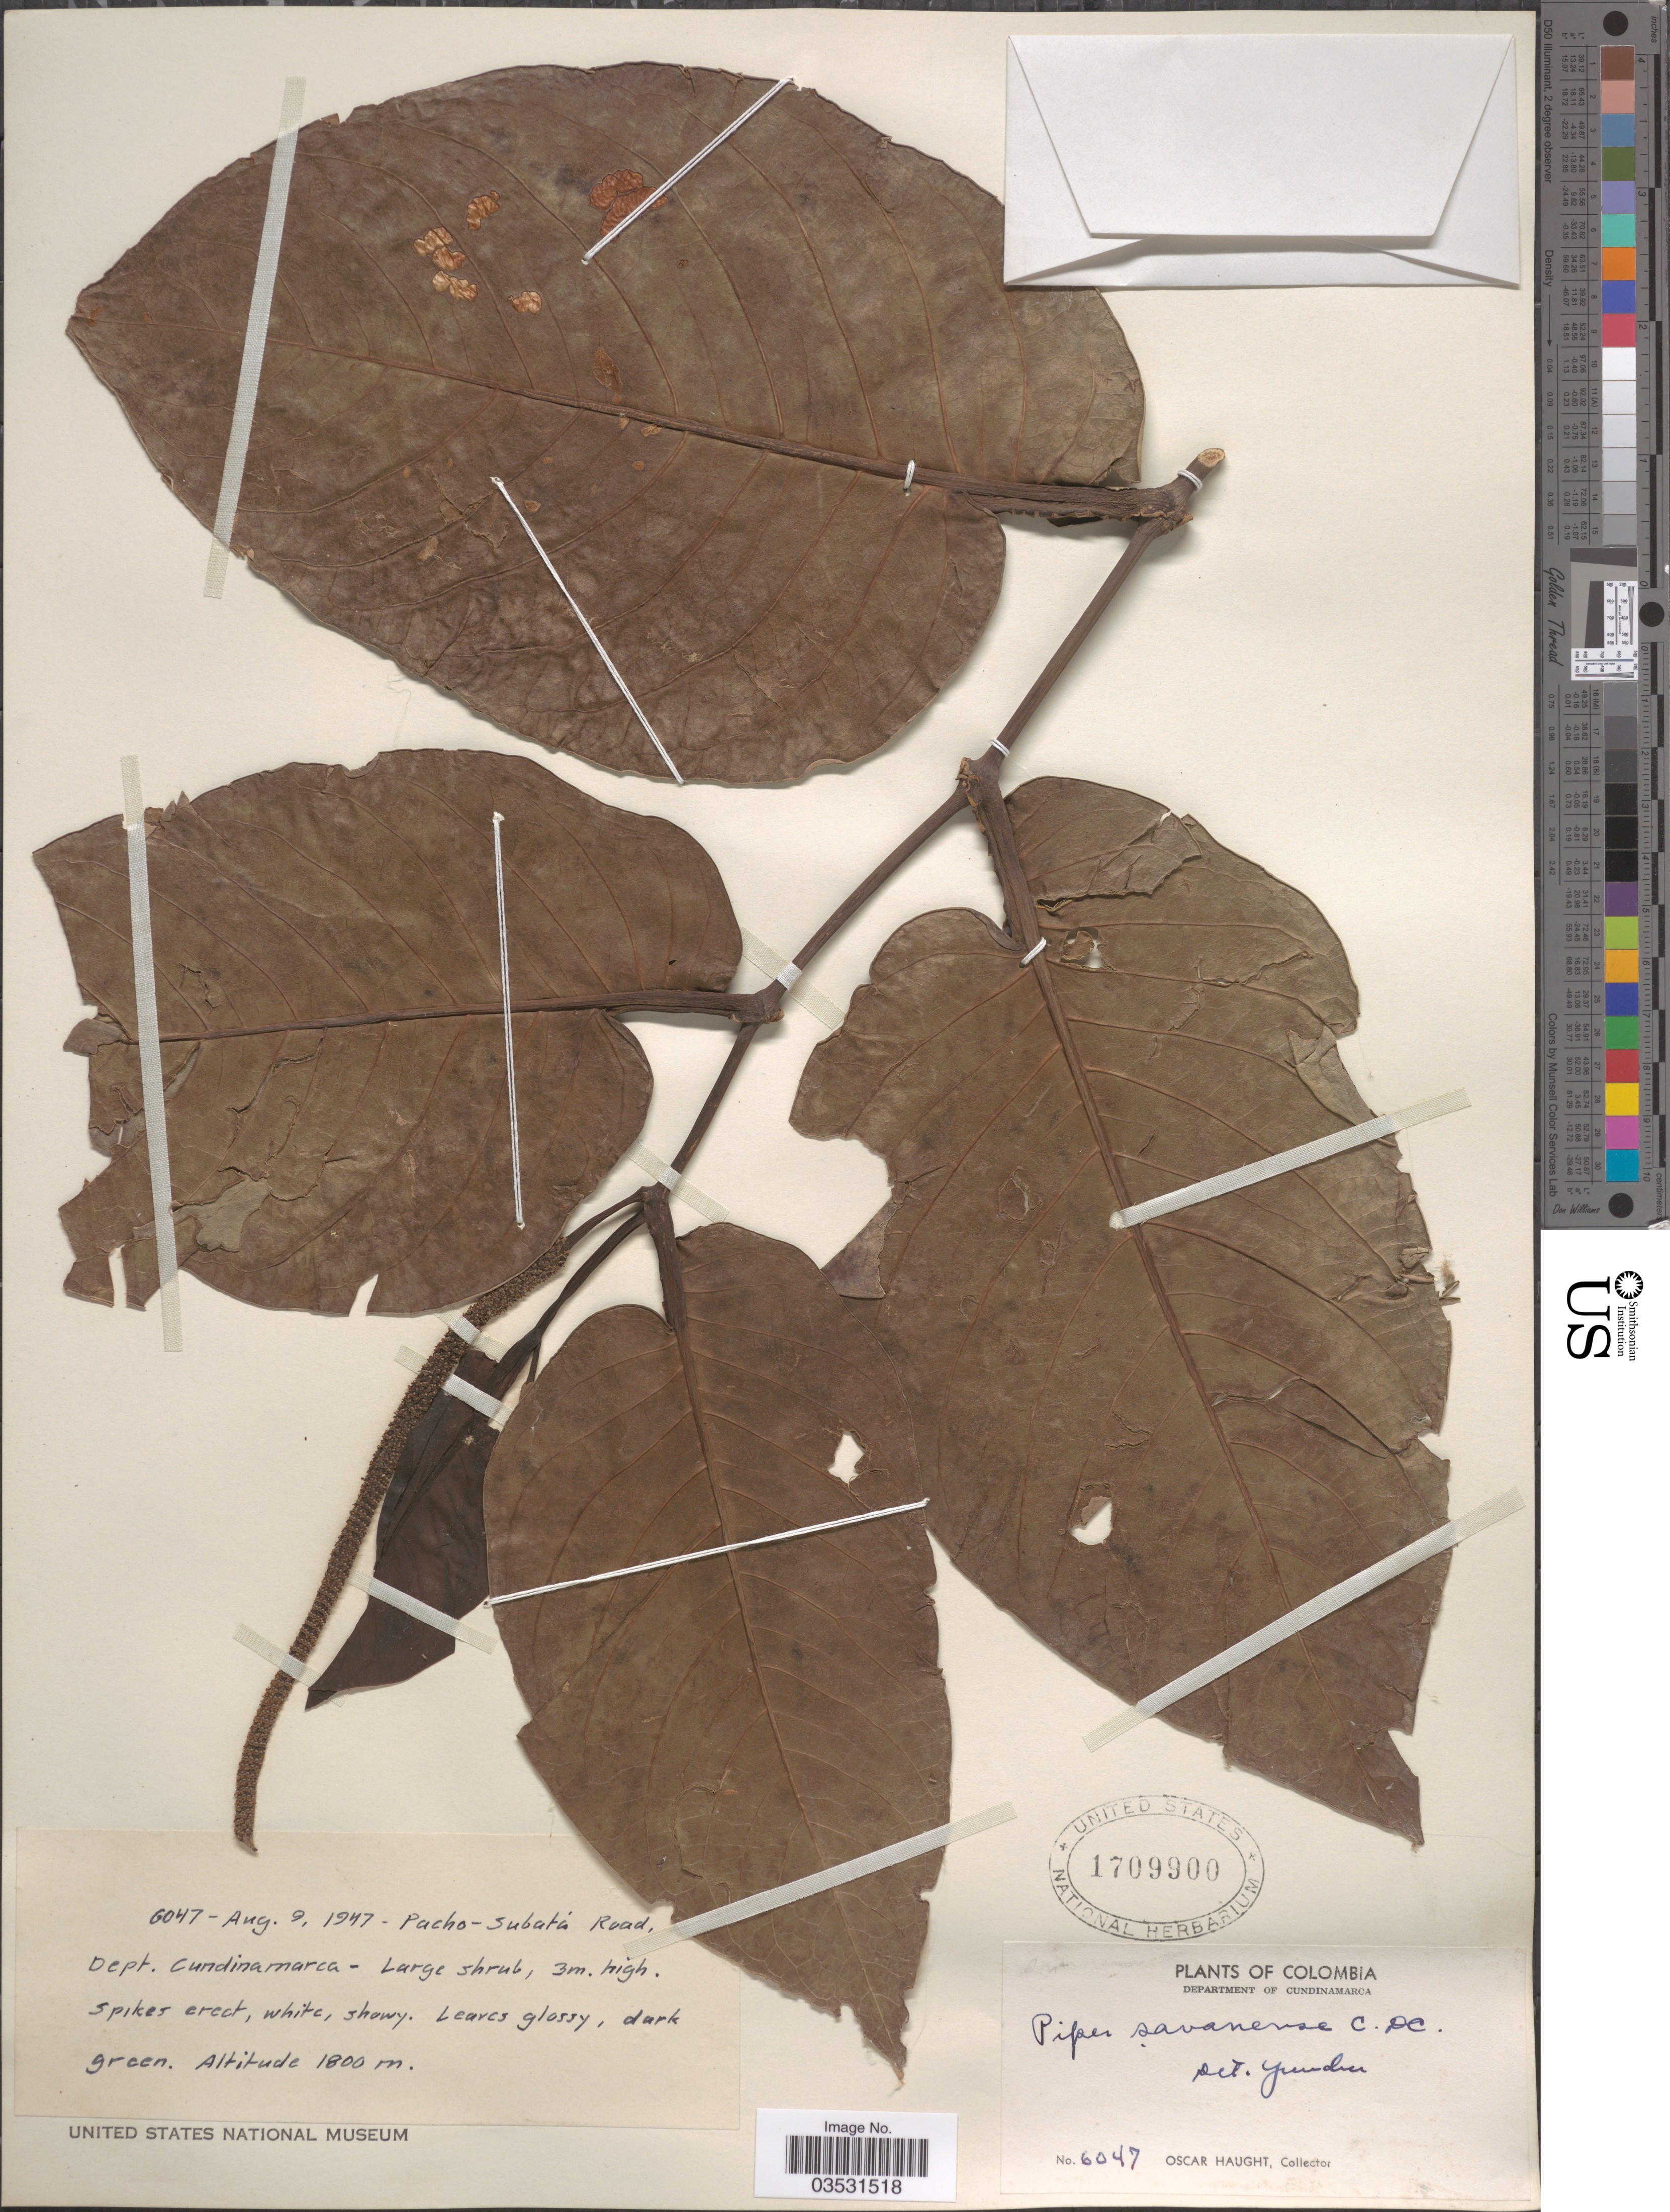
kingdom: Plantae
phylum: Tracheophyta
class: Magnoliopsida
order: Piperales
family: Piperaceae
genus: Piper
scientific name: Piper savanense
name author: C. DC.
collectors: O. L. Haught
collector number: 6047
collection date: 1947-08-09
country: Colombia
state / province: Cundinamarca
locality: Department of Cundinamarca. Pacho-Subatá Road.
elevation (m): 1800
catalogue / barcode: US 1709900